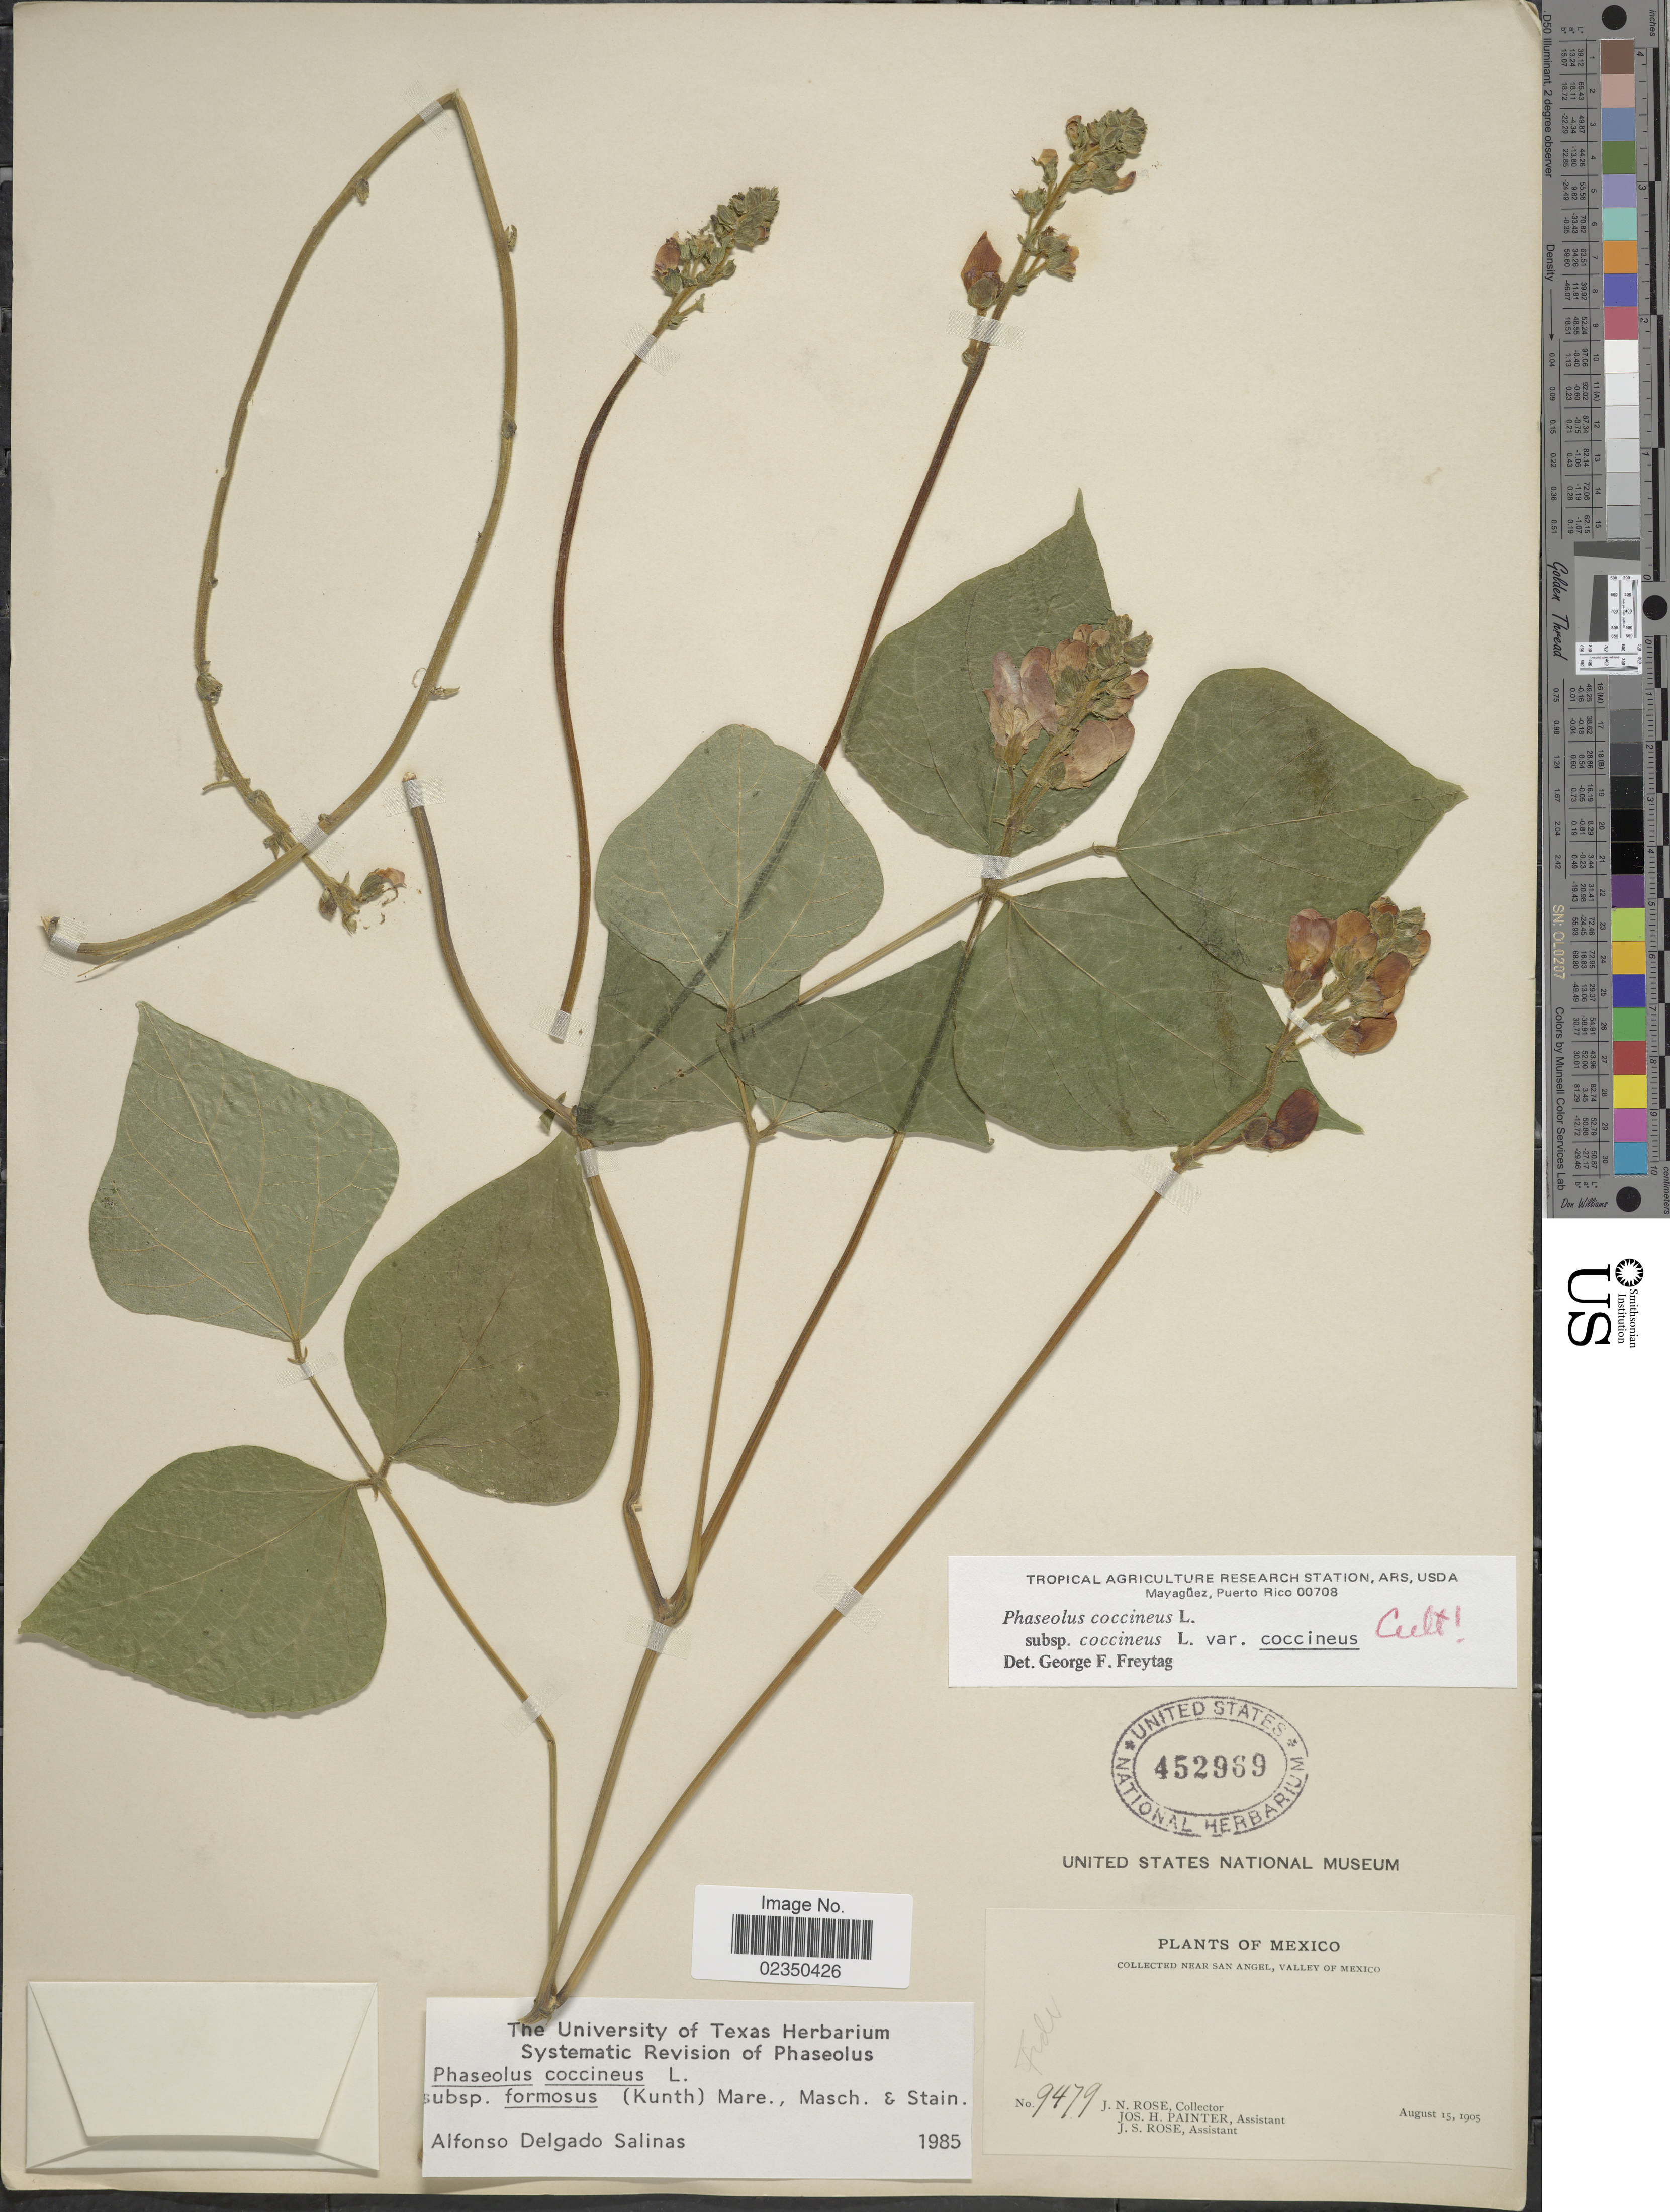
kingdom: Plantae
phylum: Tracheophyta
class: Magnoliopsida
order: Fabales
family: Fabaceae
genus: Phaseolus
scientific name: Phaseolus coccineus var. coccineus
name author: L.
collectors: J. N. Rose, J. H. Painter & J. S. Rose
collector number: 9479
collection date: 1905-08-15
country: Mexico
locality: Near San Angel, Valley of Mexico.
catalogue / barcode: US 452969